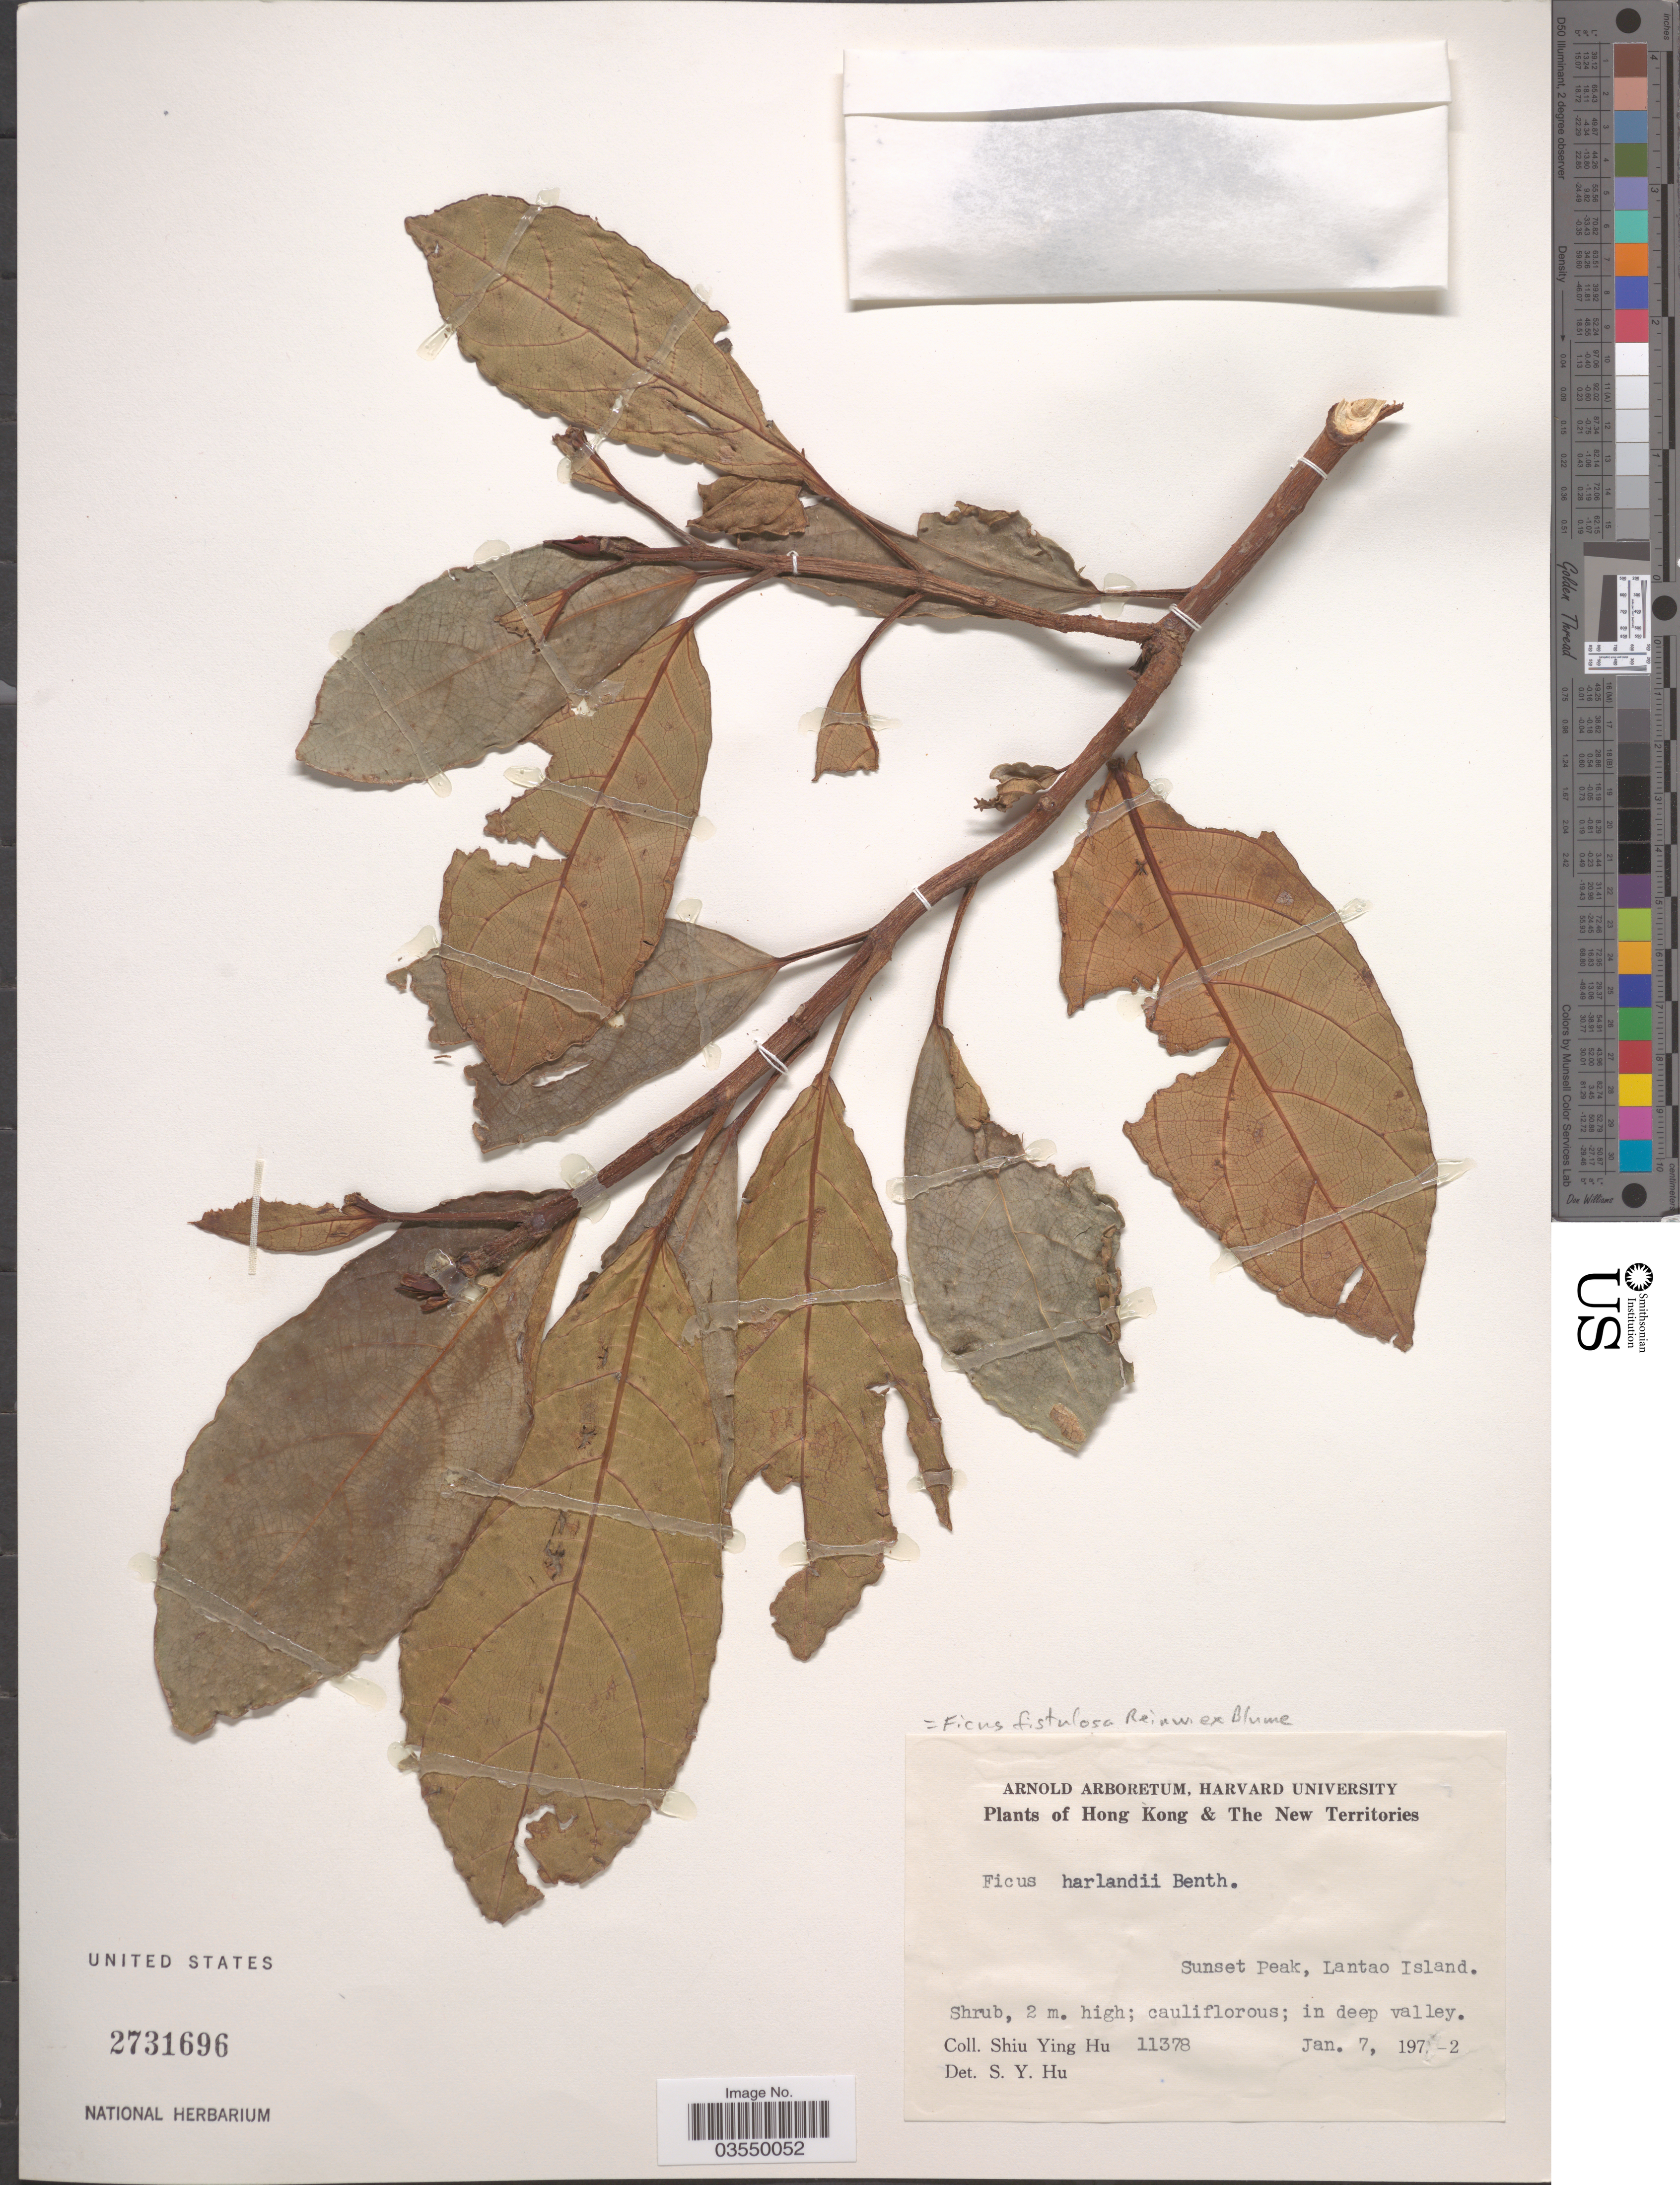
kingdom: Plantae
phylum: Tracheophyta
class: Magnoliopsida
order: Rosales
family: Moraceae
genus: Ficus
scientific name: Ficus fistulosa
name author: Reinw. ex Blume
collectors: S. Y. Hu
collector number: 11378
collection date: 1972-01-07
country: China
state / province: Hong Kong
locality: The New Territories. Sunset Peak, Lantao Island.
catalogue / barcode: US 2731696